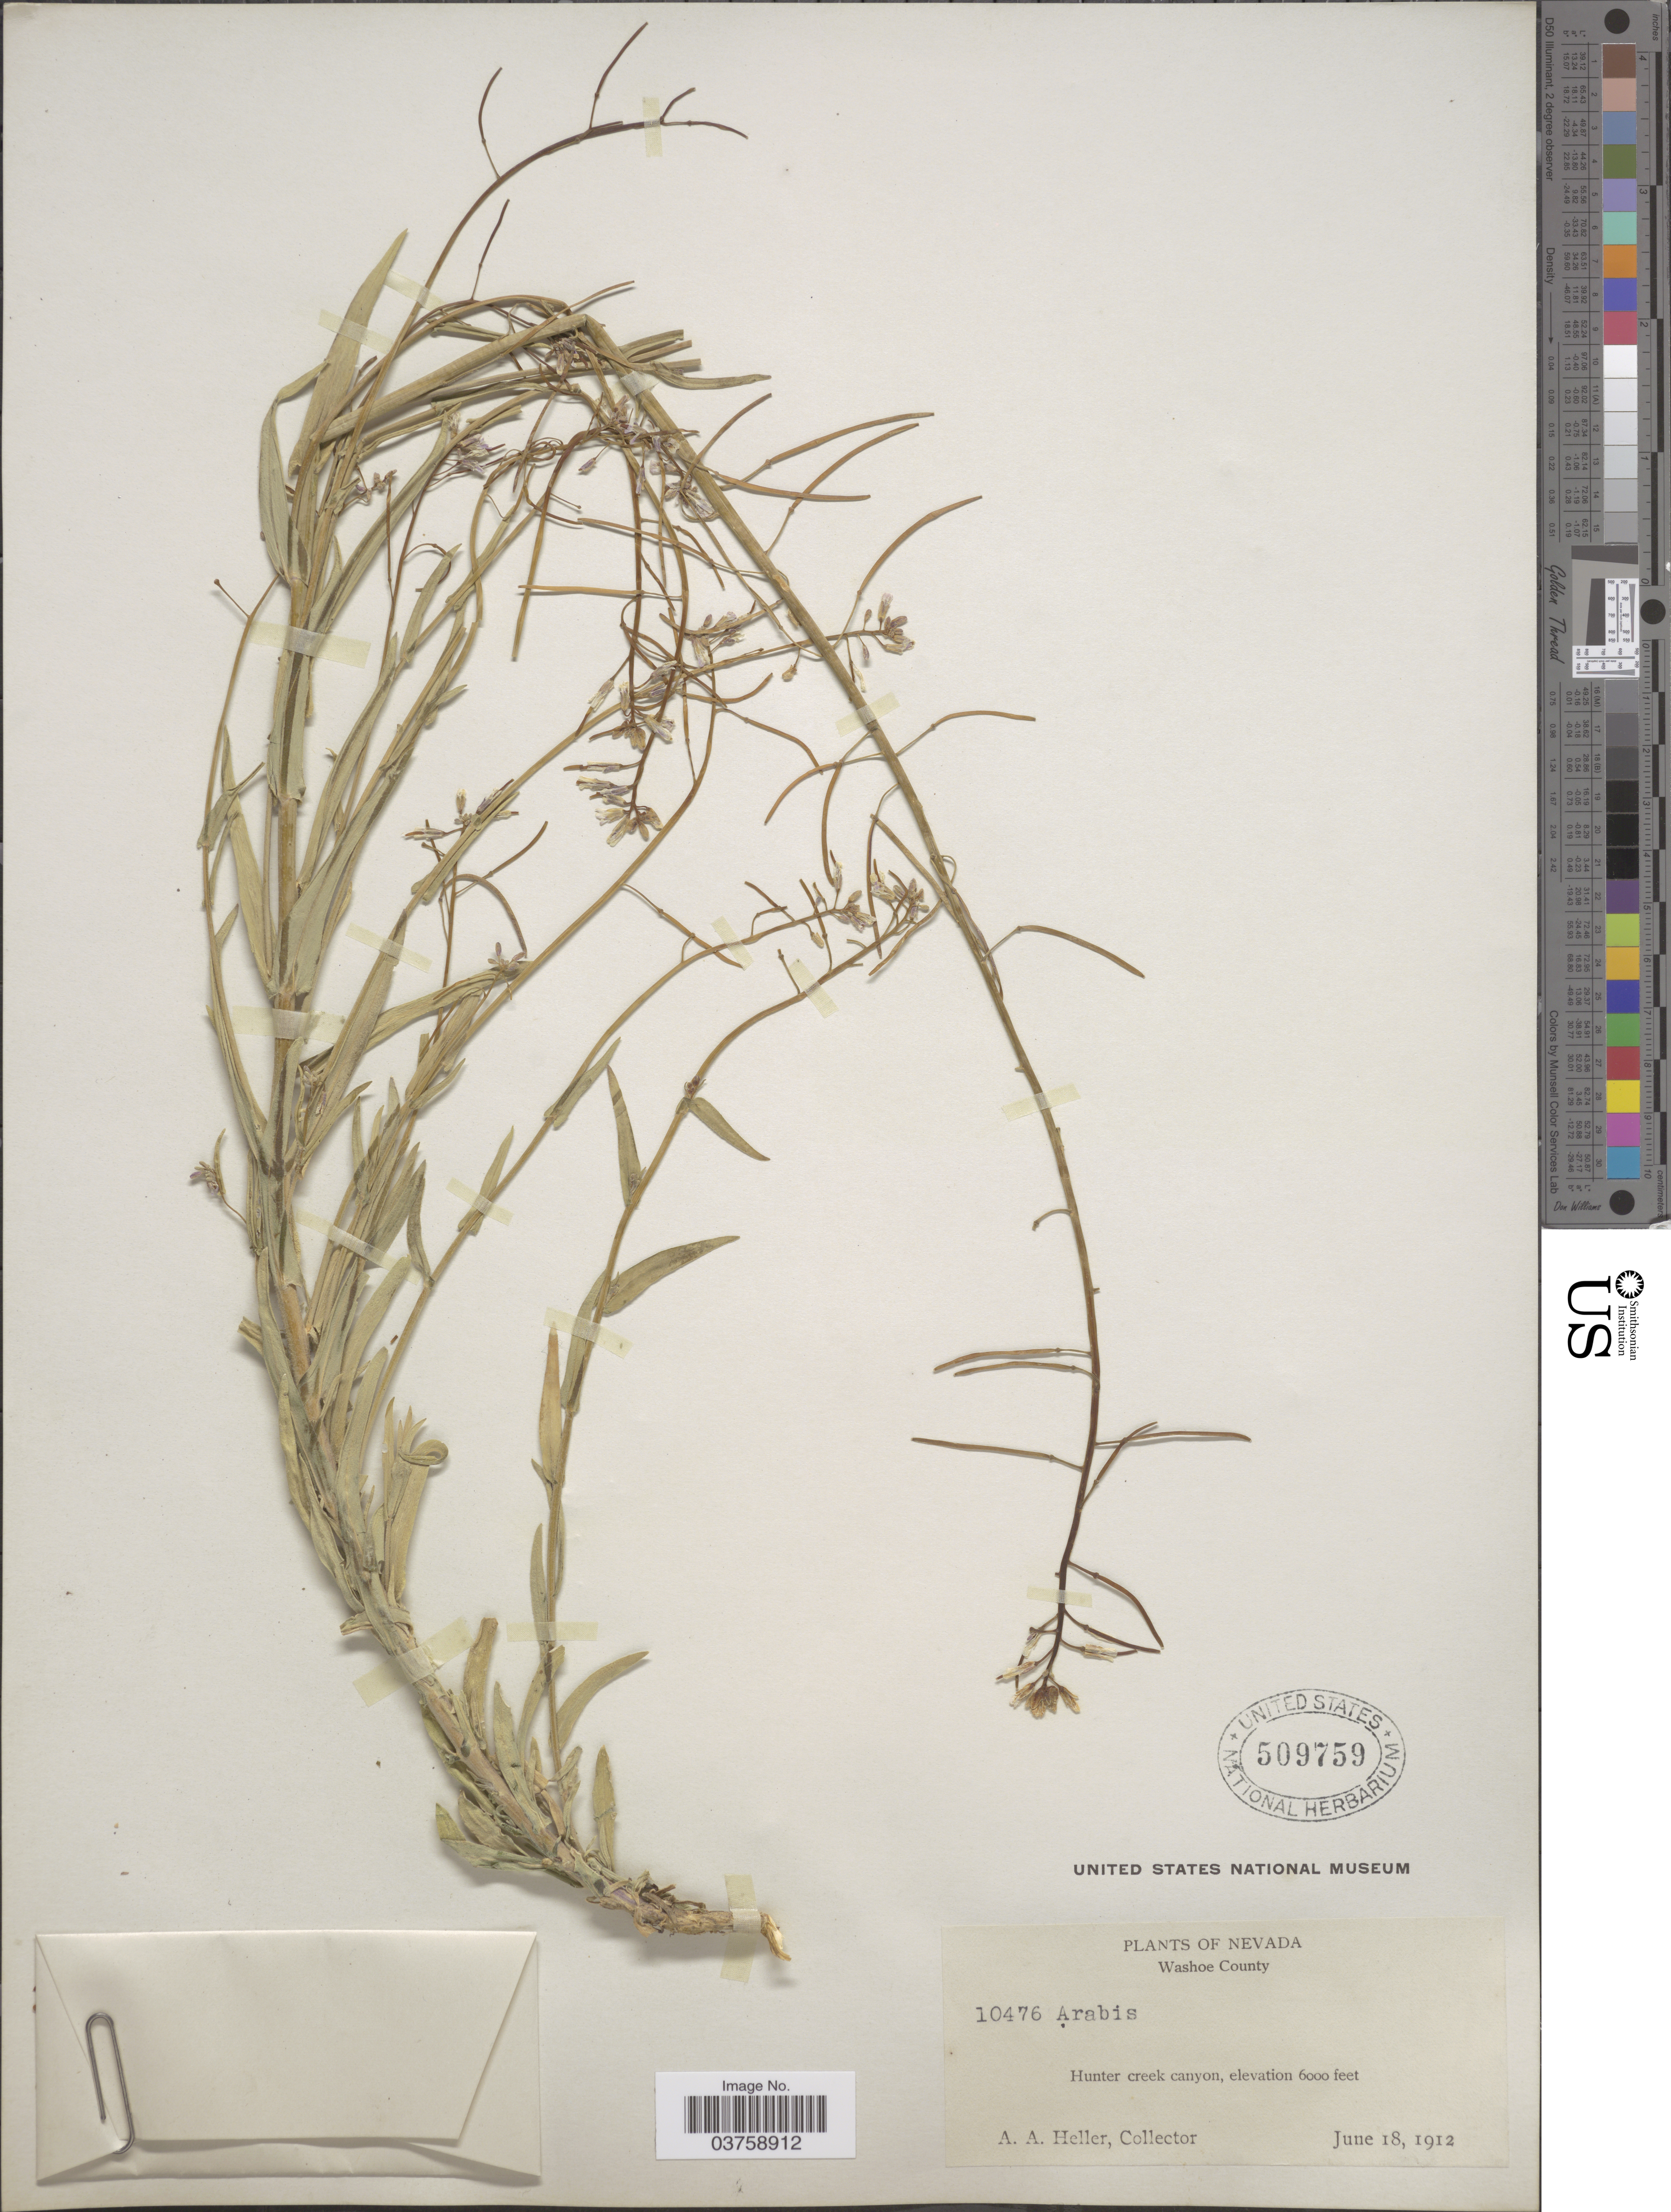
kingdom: Plantae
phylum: Tracheophyta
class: Magnoliopsida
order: Brassicales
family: Brassicaceae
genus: Arabis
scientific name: Arabis sparsiflora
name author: Nutt.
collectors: A. A. Heller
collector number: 10476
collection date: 1912-06-18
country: United States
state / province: Nevada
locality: Washoe County. Hunter creek canyon.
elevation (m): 1829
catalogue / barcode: US 509759